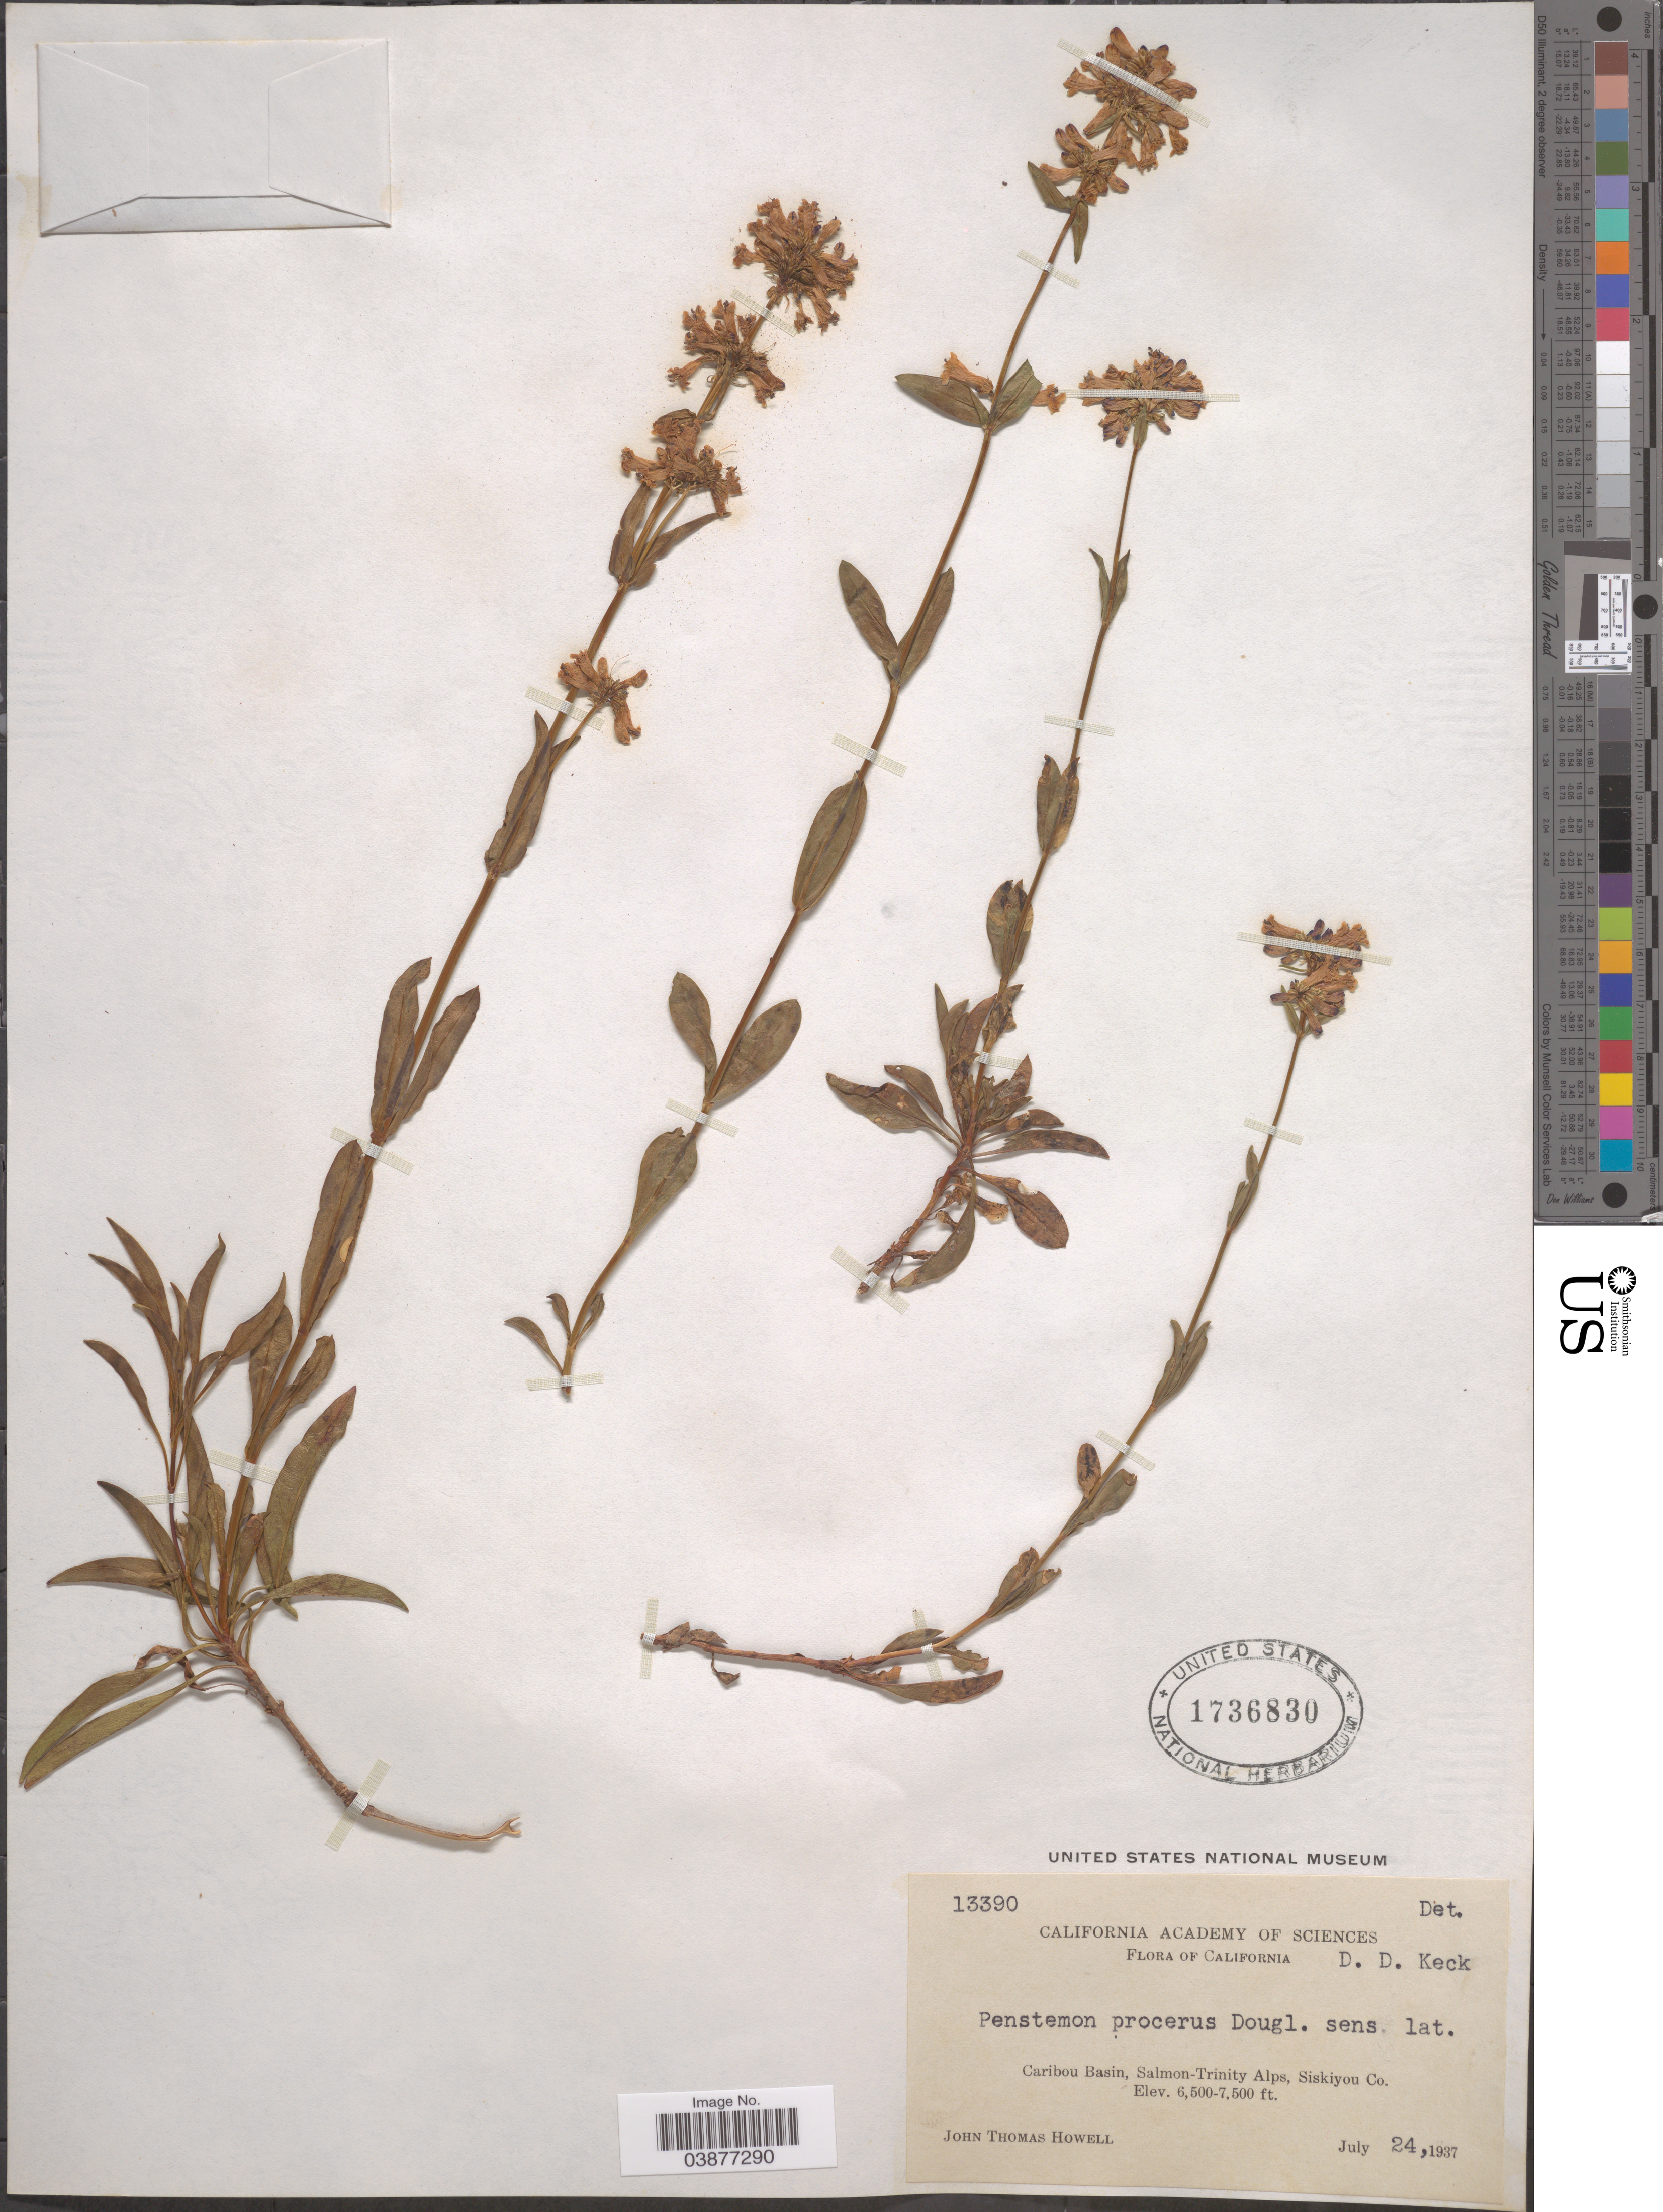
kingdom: Plantae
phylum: Tracheophyta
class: Magnoliopsida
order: Lamiales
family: Plantaginaceae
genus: Penstemon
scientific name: Penstemon procerus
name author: Douglas ex Graham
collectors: J. T. Howell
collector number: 13390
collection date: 1937-07-24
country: United States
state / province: California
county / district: Siskiyou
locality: Caribou Basin, Salmon- Trinity Alps, Siskiyou Co.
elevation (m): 1981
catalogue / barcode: US 1736830